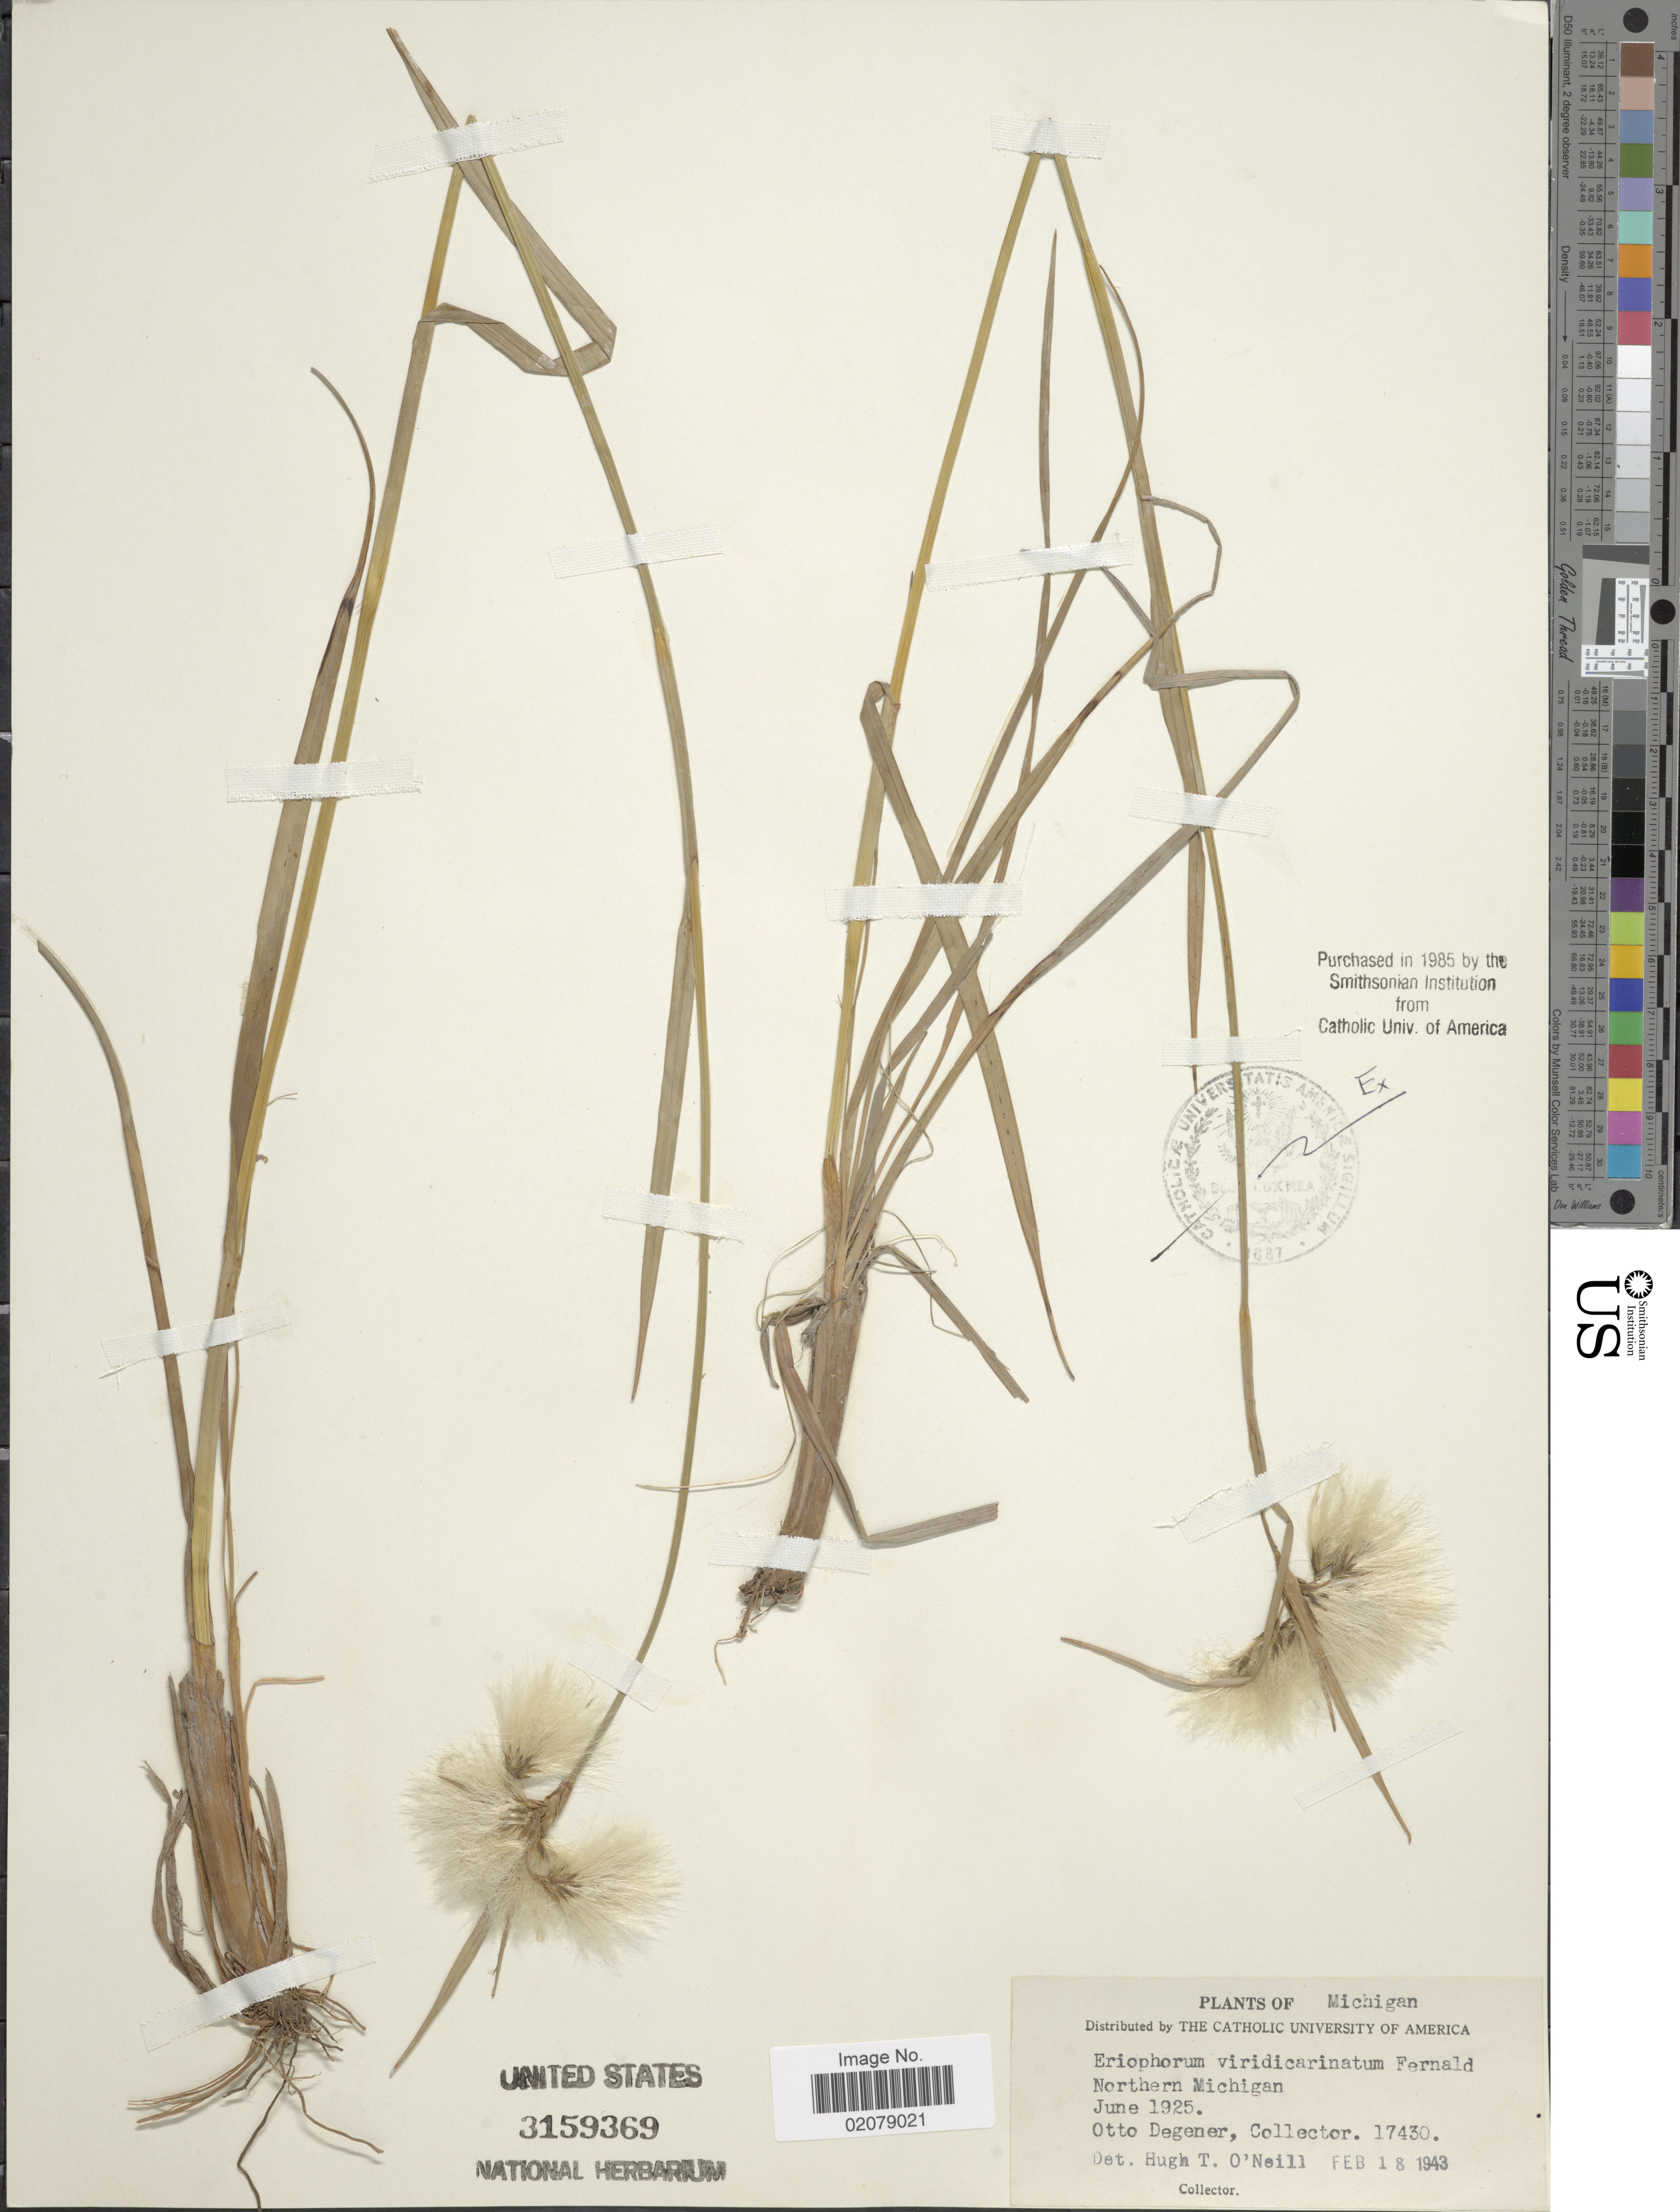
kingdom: Plantae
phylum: Tracheophyta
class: Liliopsida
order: Poales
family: Cyperaceae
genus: Eriophorum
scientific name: Eriophorum viridicarinatum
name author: (Englem.) Fernald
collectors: O. Degener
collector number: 17430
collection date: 1925-06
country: United States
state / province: Michigan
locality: Northern Michigan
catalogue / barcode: US 3159369